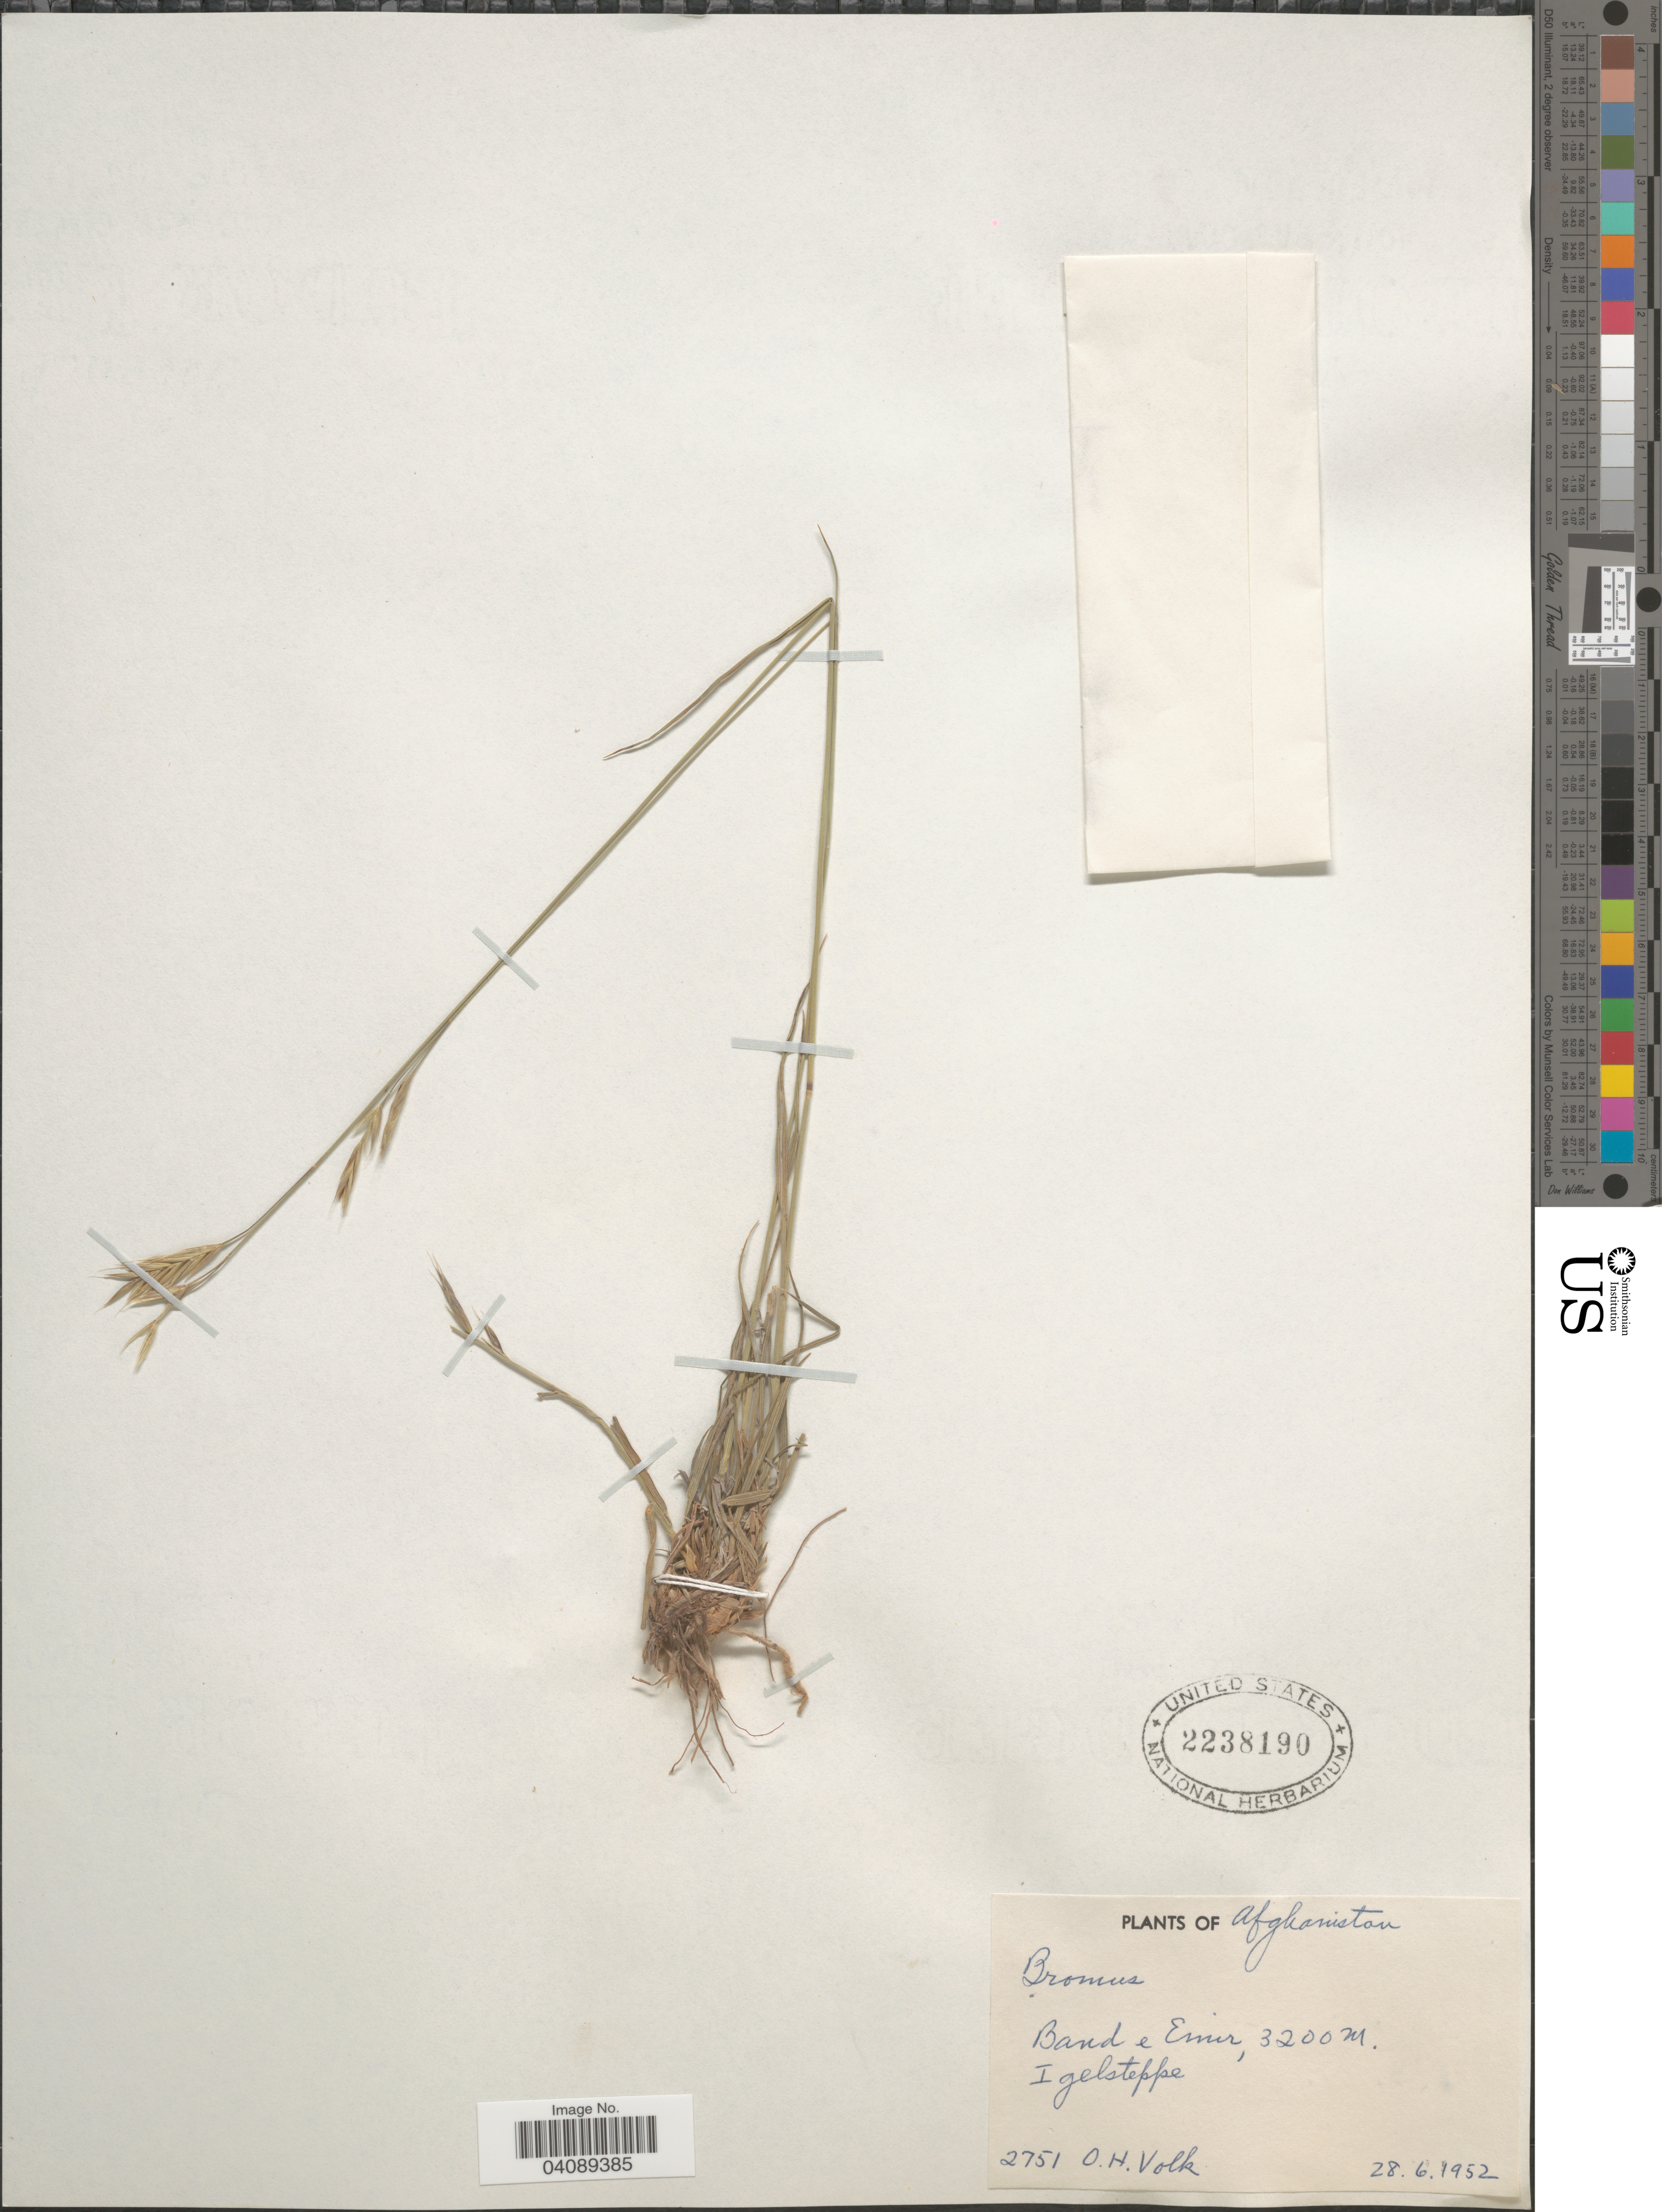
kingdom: Plantae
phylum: Tracheophyta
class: Liliopsida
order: Poales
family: Poaceae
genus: Bromus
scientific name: Bromus sp.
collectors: O. Volk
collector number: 2751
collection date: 1952-06-28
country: Afghanistan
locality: Band e Emir. Igelsteppe.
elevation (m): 3200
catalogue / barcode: US 2238190